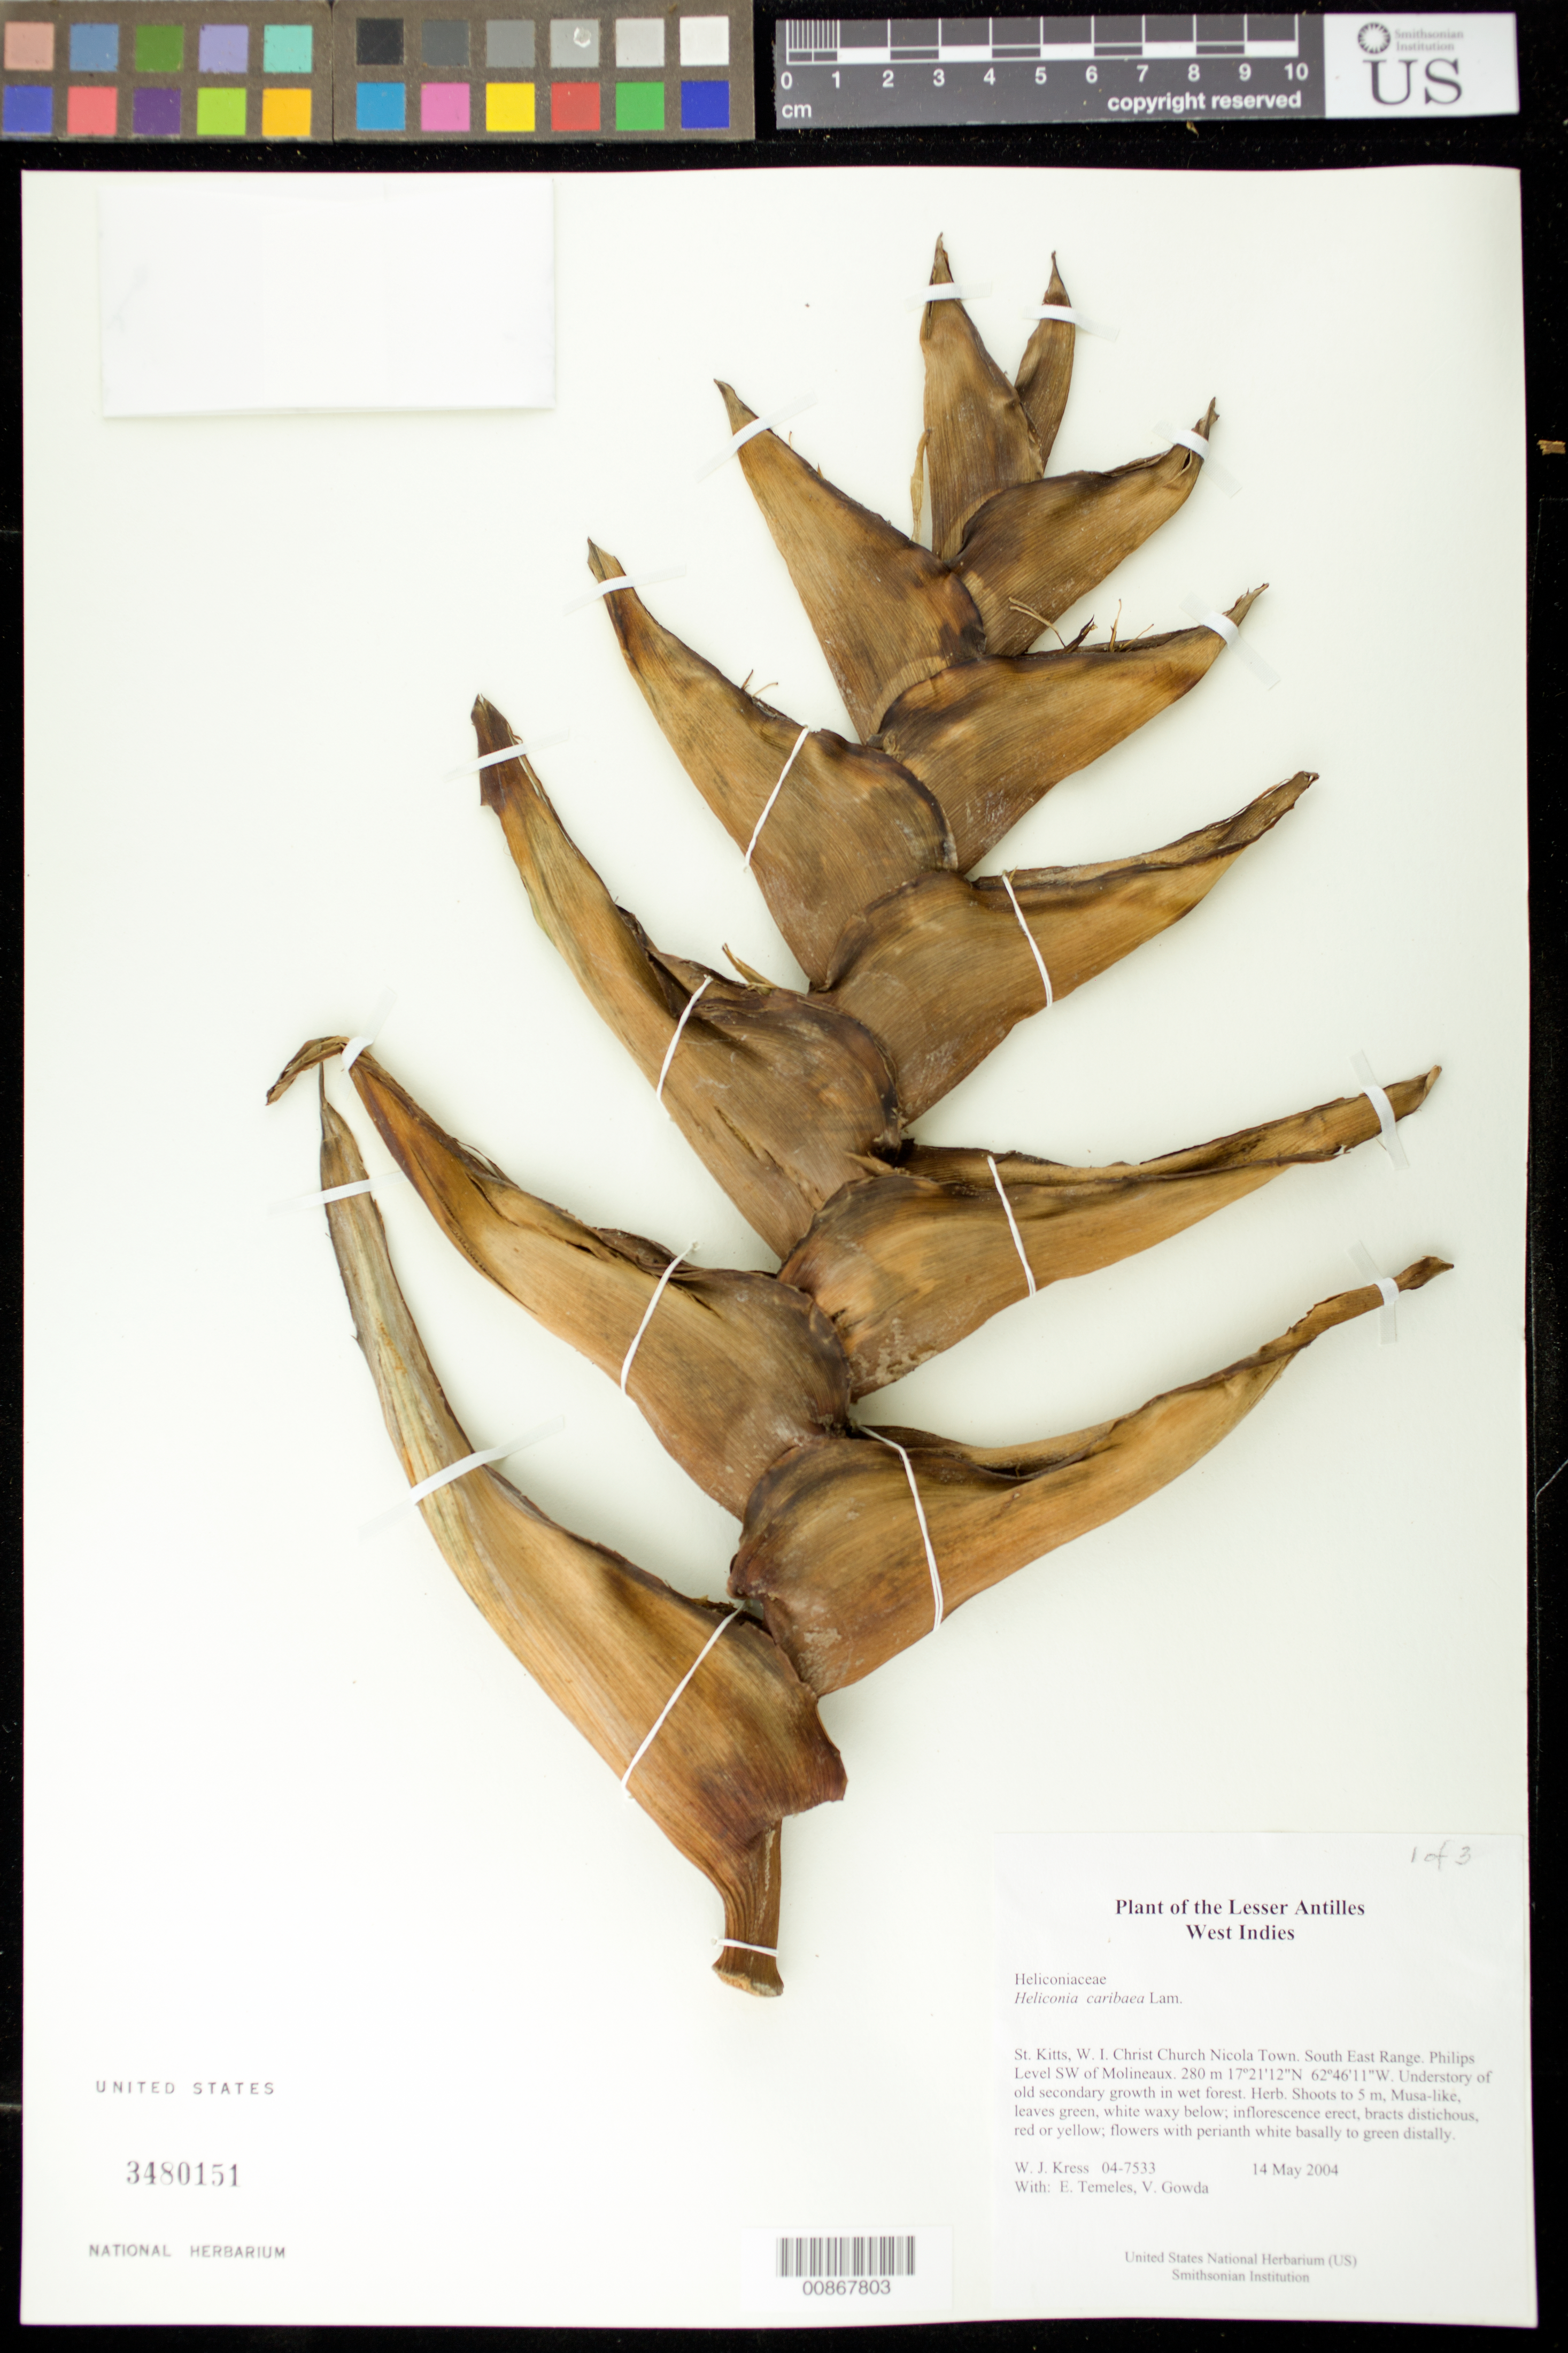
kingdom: Plantae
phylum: Tracheophyta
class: Liliopsida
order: Zingiberales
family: Heliconiaceae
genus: Heliconia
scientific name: Heliconia caribaea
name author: Lam.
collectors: W. J. Kress, E. Temeles & V. Gowda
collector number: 04-7533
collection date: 2004-05-14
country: St. Christopher-Nevis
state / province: Christ Church Nicola Town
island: St. Lucia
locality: Philips Level SW of Molineaux. South East Range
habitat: Understory of old secondary growth in wet forest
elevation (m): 280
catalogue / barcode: US 3480151